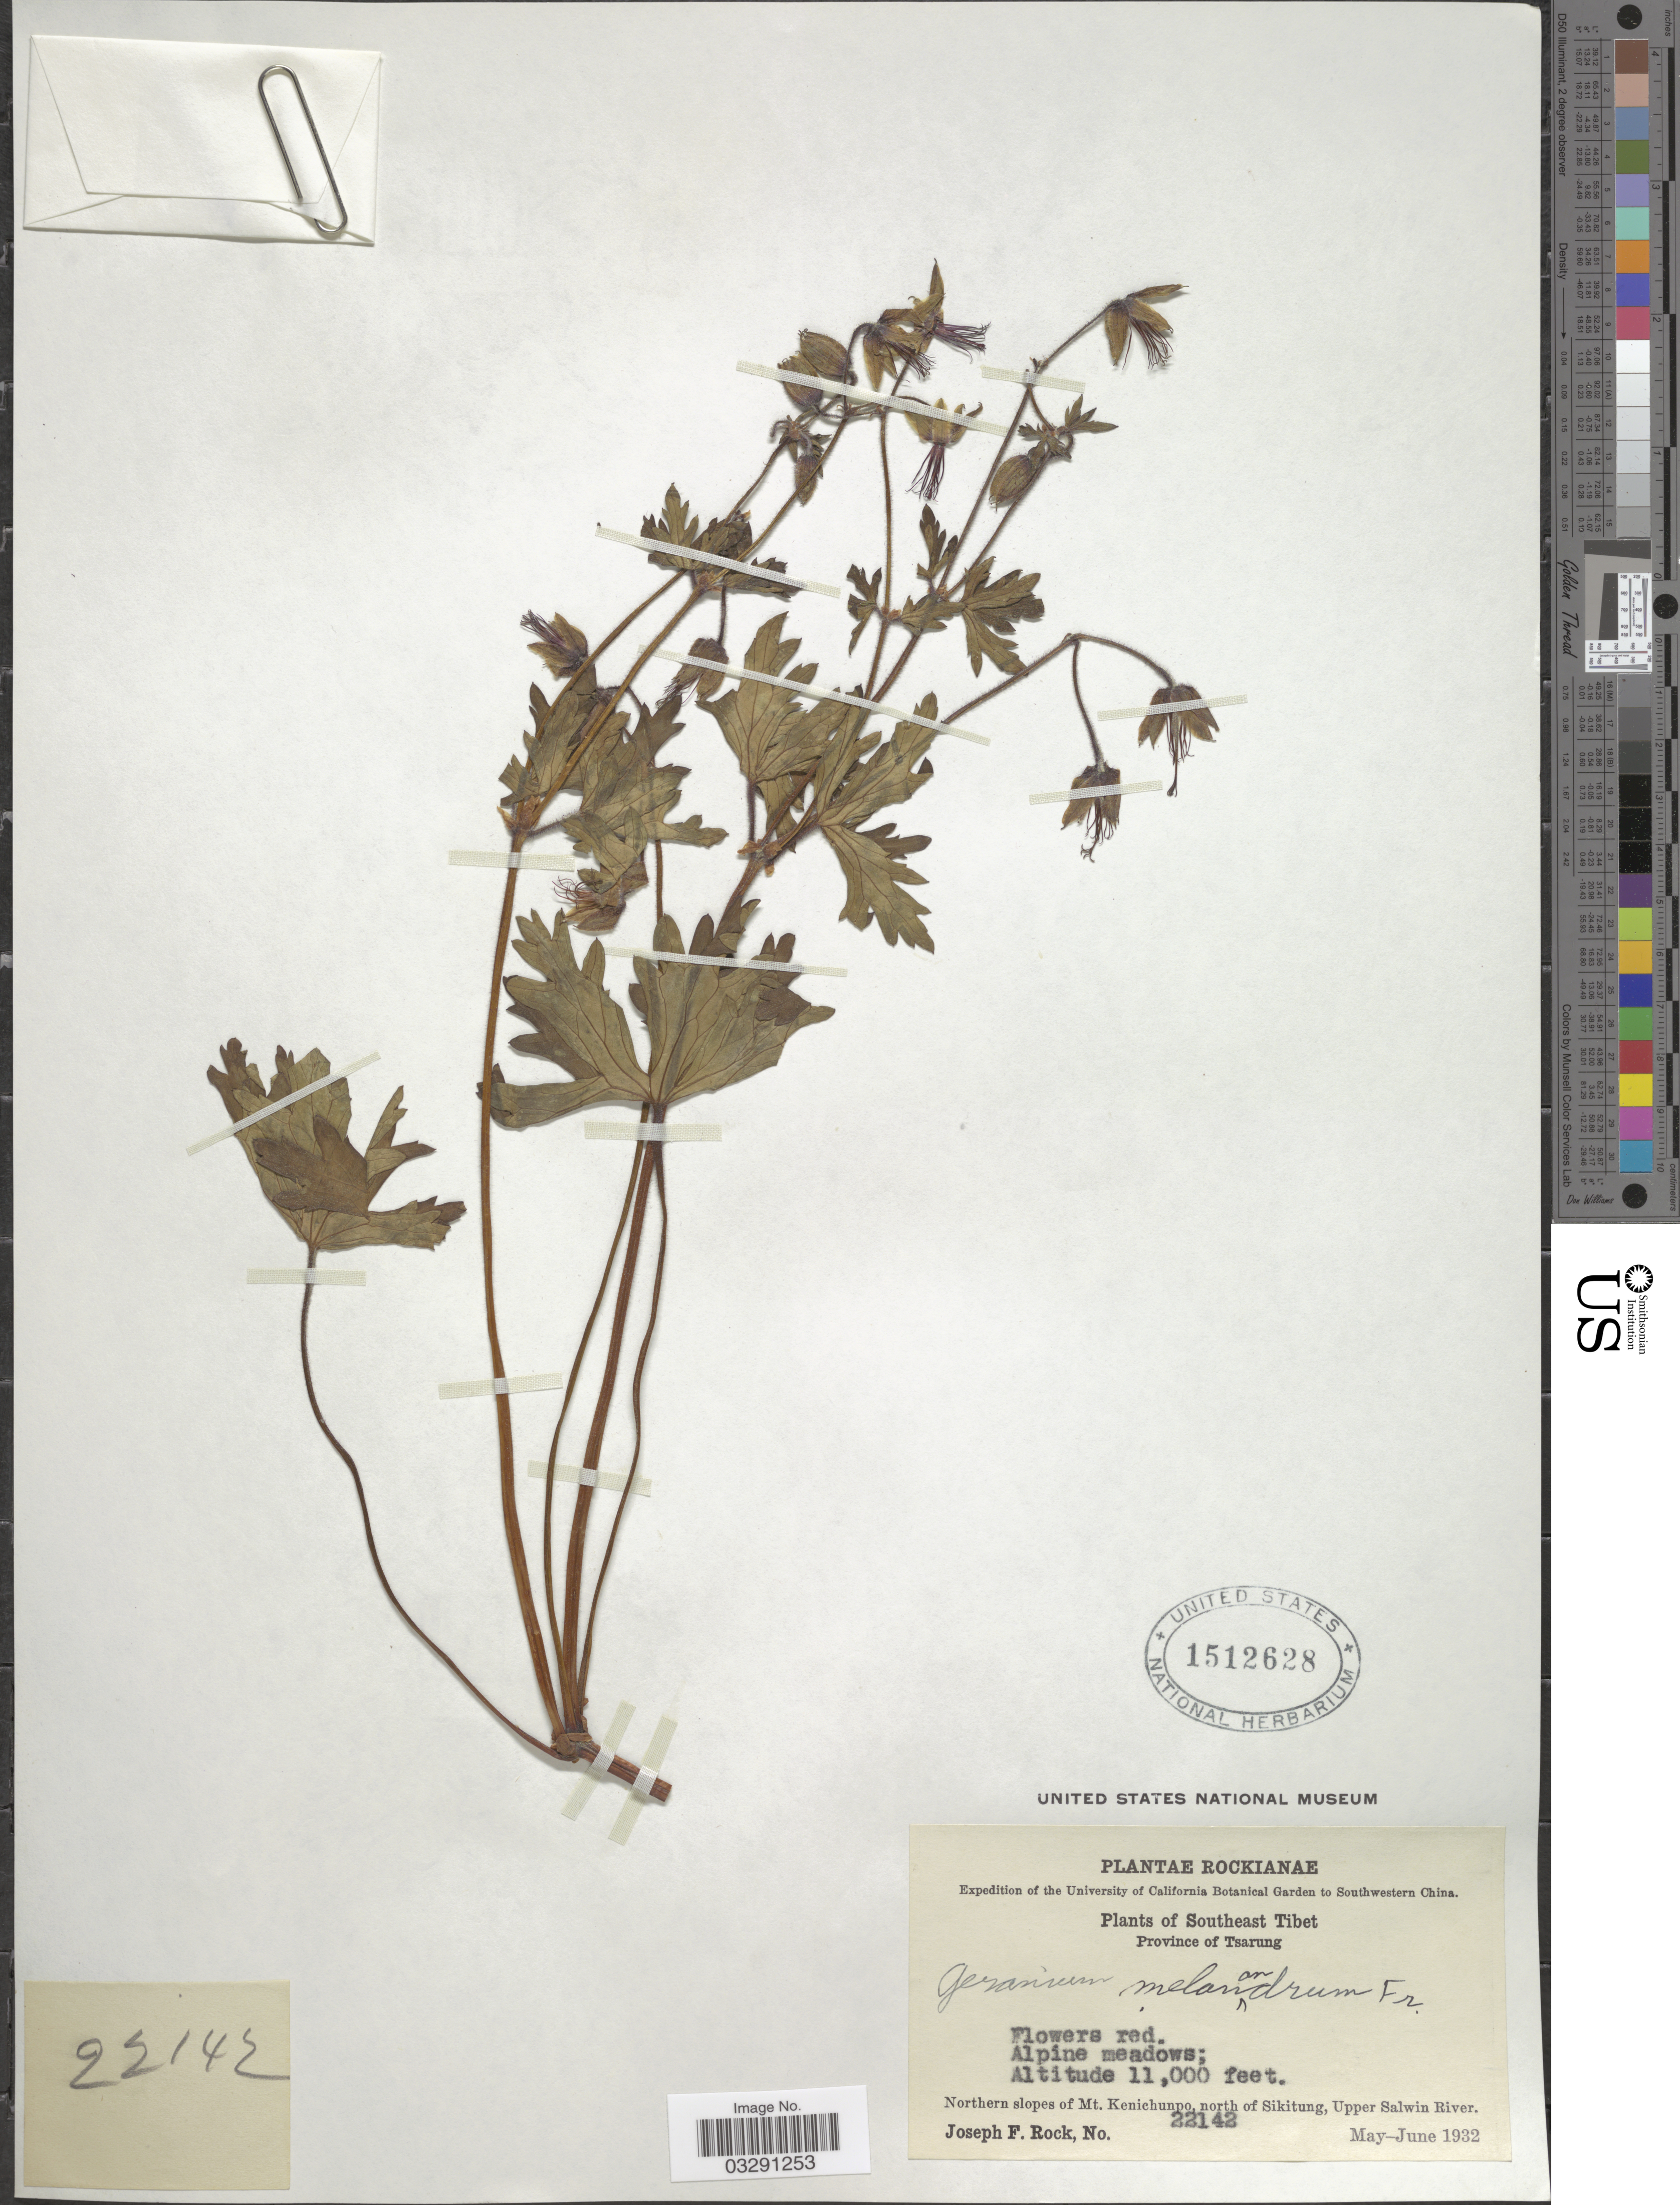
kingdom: Plantae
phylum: Tracheophyta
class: Magnoliopsida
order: Geraniales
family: Geraniaceae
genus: Geranium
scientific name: Geranium melanandrum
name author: Franch.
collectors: J. F. Rock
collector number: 22142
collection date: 1932-05/1932-06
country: China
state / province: Xizang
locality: Southwestern China, Southeast Tibet, Province of Tsarung, Northern slopes of Mt. Kenichunpo, north of Sikitung, Upper Salwin River.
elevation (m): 3353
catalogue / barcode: US 1512628